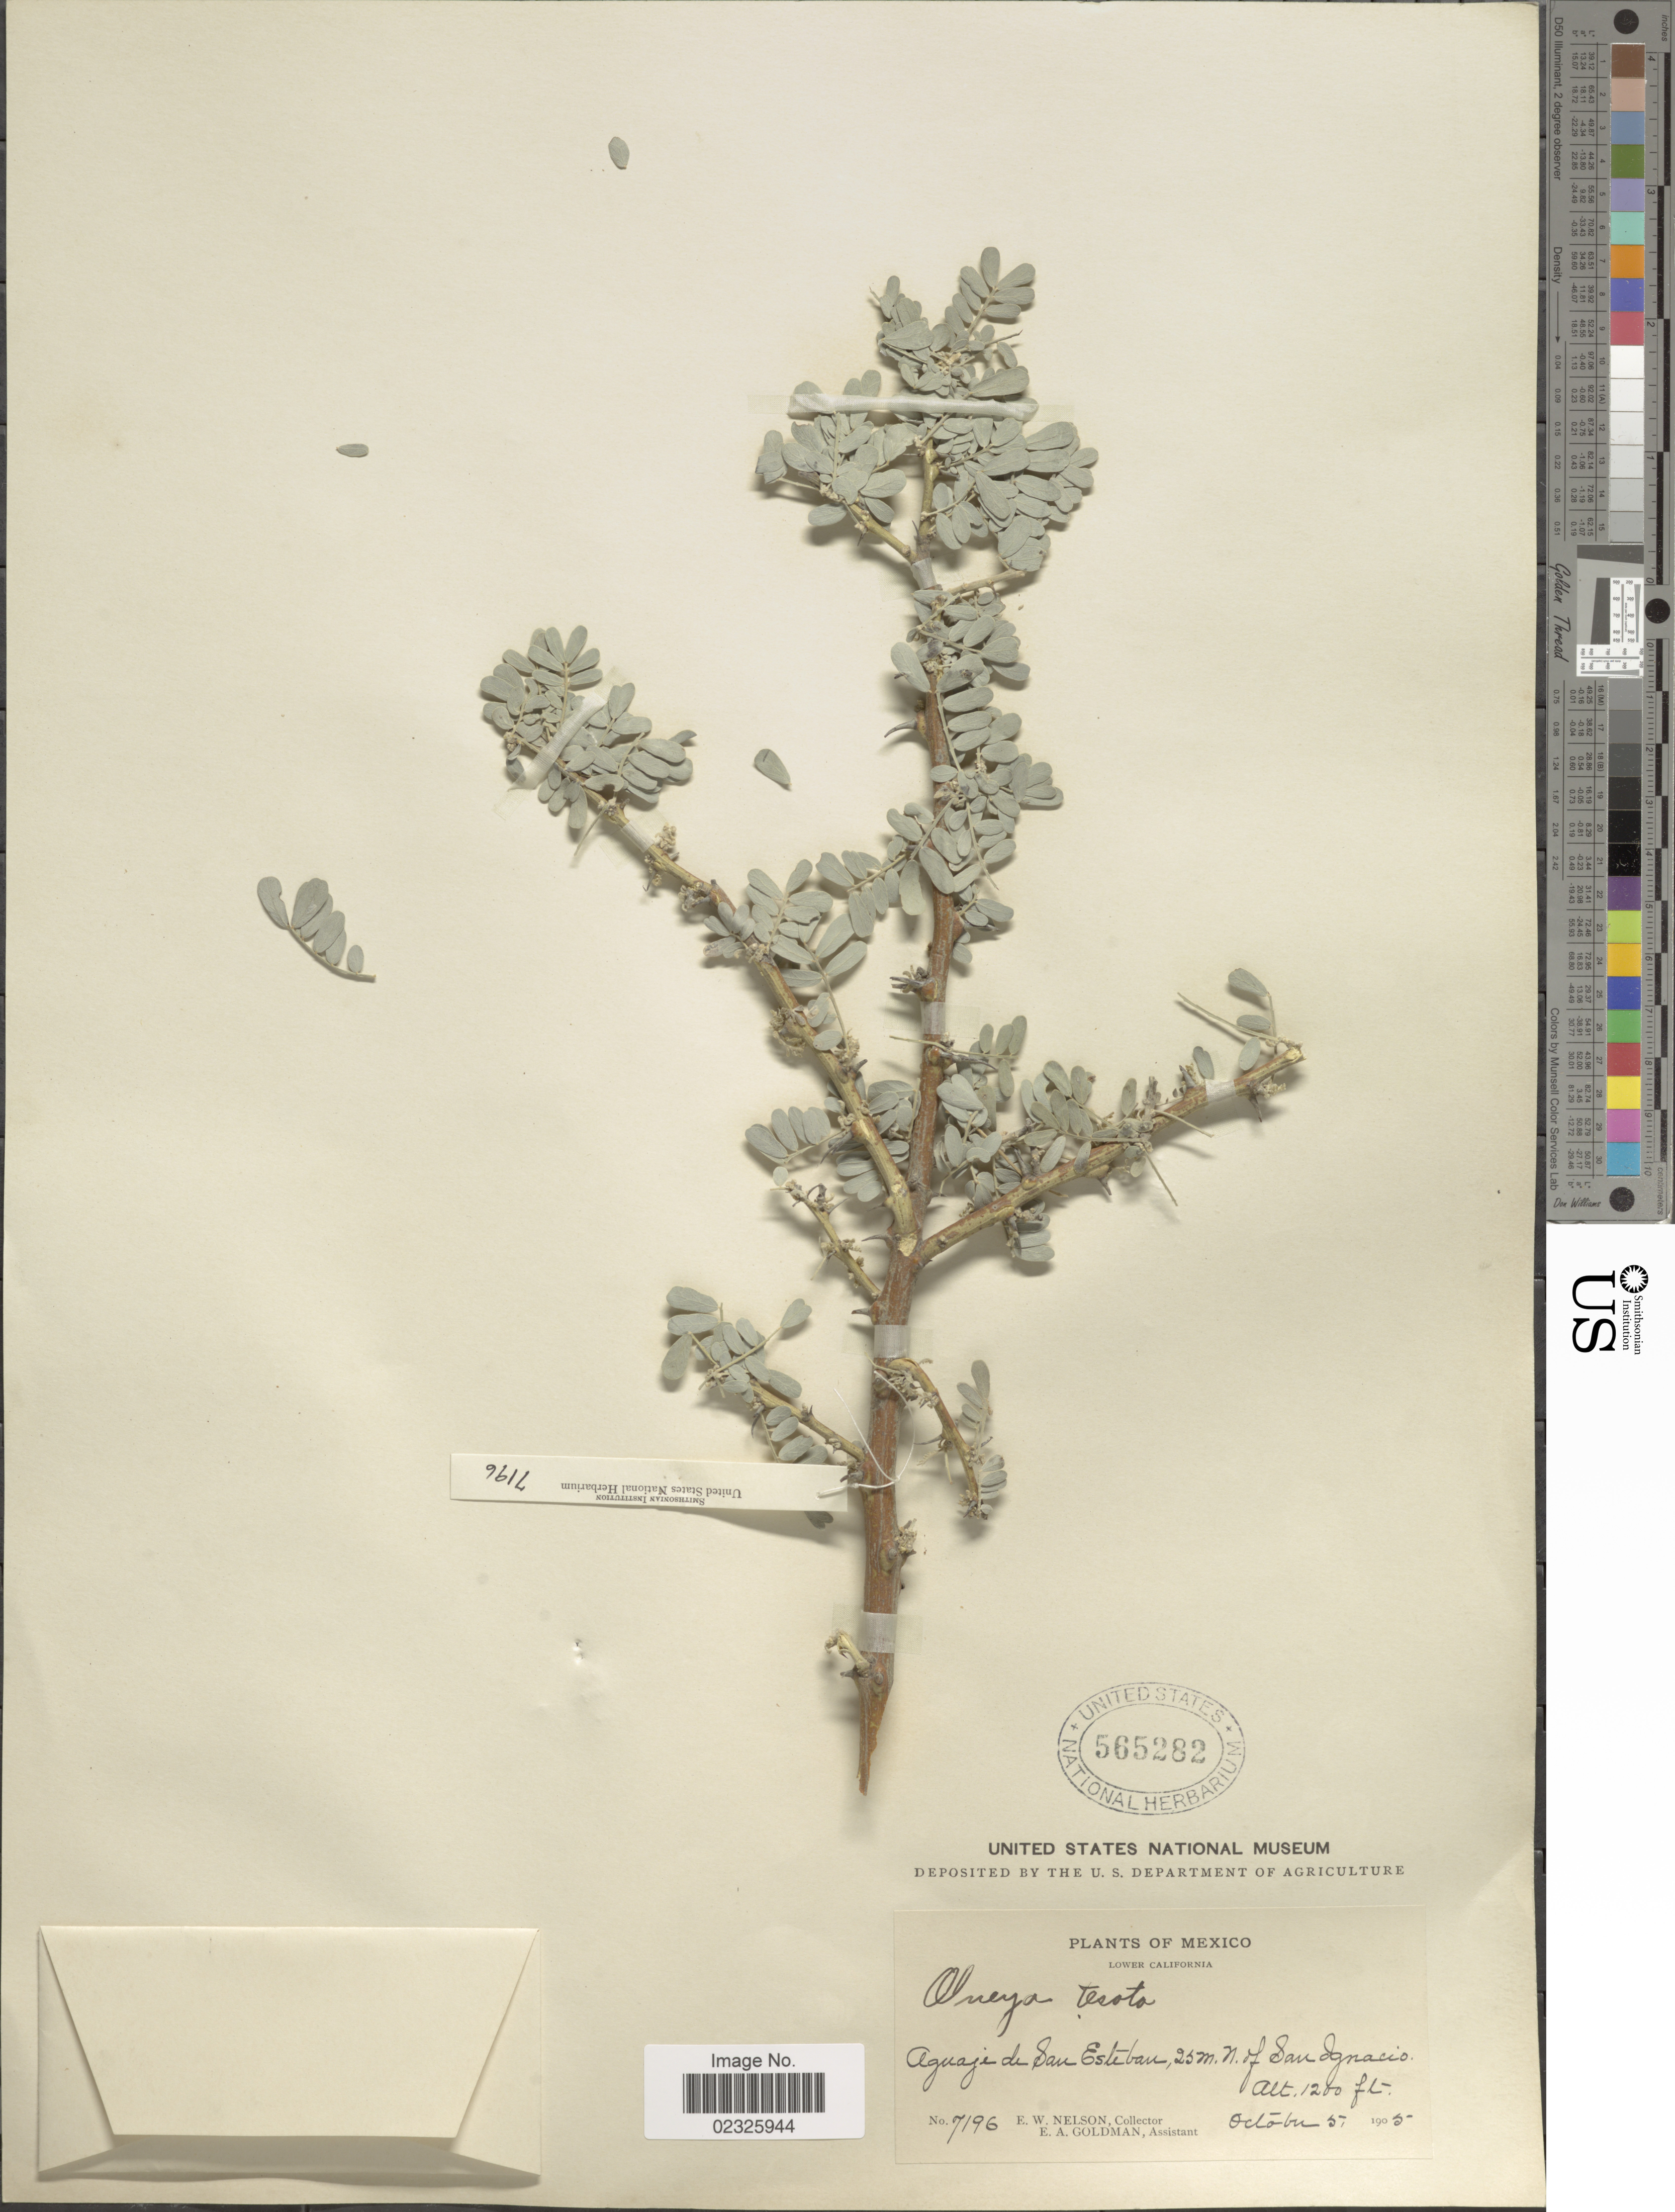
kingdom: Plantae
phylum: Tracheophyta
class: Magnoliopsida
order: Fabales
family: Fabaceae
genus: Olneya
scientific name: Olneya tesota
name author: A. Gray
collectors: E. W. Nelson & E. A. Goldman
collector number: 7196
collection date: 1905-10-05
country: Mexico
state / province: Baja California Sur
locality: Lower California, Aguaje de San Esteban, 25 mi. N. of San Ignacio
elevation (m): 366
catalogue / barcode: US 565282